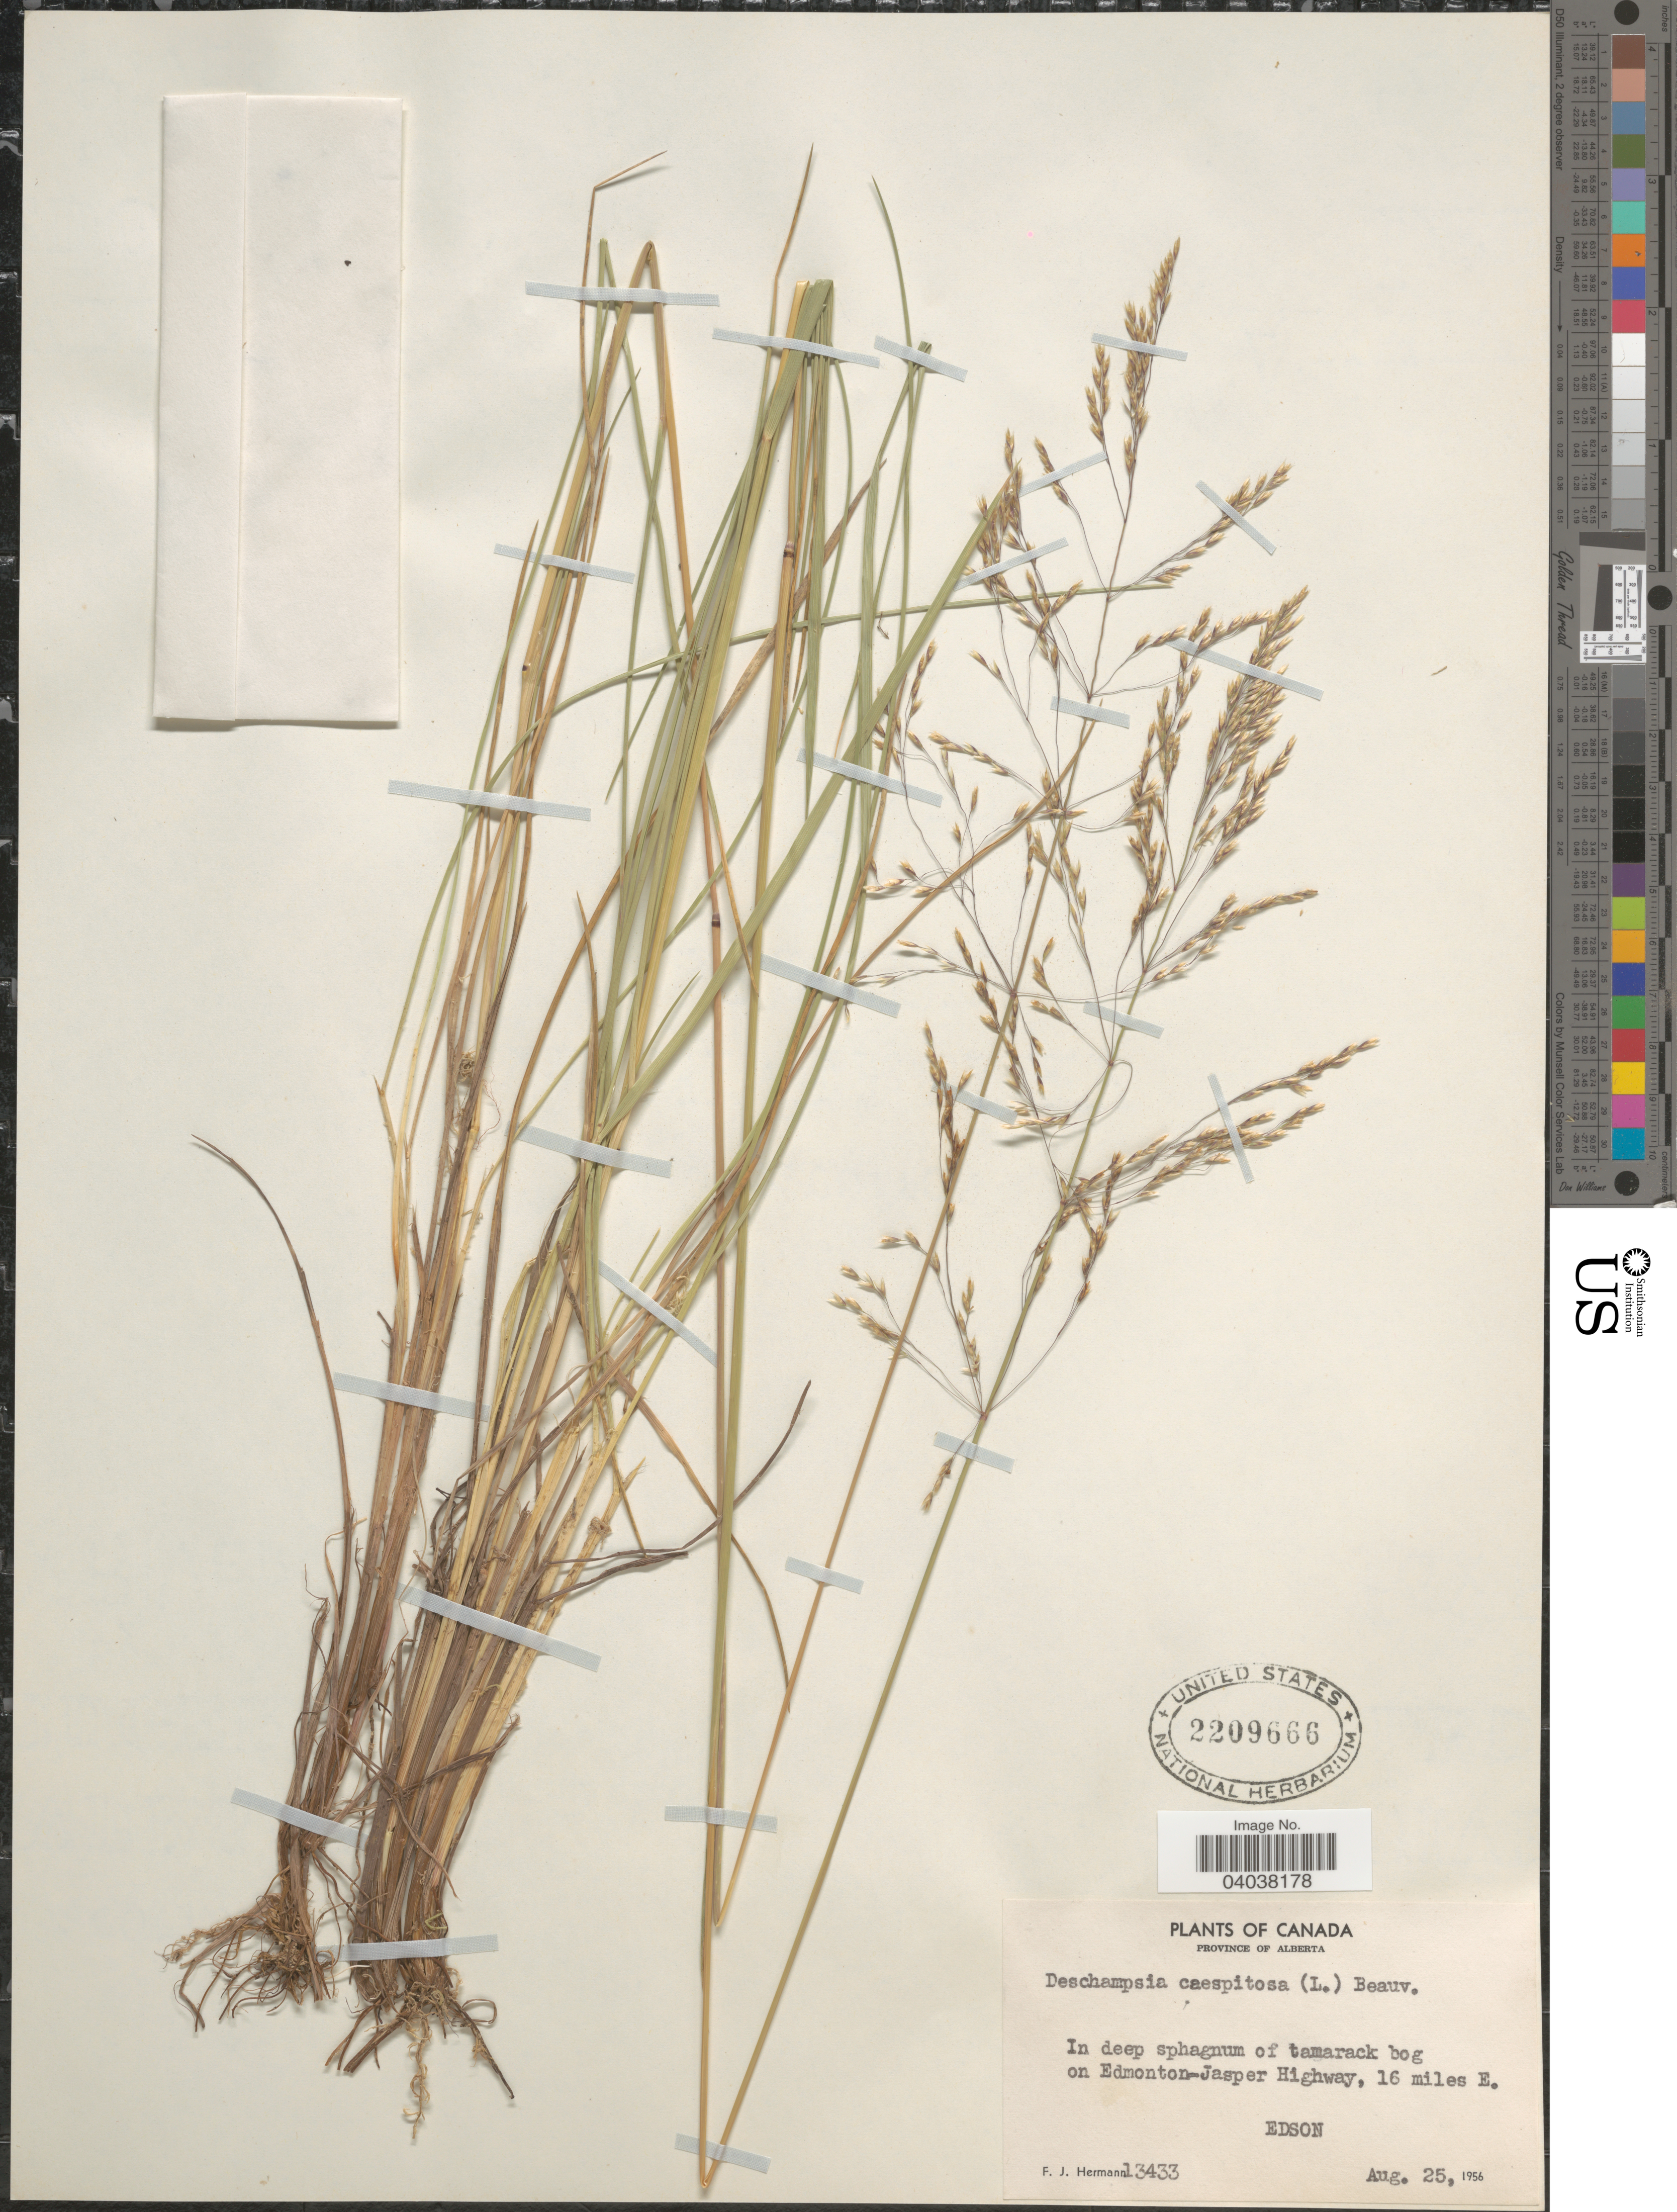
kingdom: Plantae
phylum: Tracheophyta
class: Liliopsida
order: Poales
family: Poaceae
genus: Deschampsia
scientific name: Deschampsia cespitosa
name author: (L.) P. Beauv.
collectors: F. J. Hermann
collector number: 13433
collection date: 1956-08-25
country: Canada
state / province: Alberta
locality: On Edmonton-Jasper Highway, 16 miles E. Edson.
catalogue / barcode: US 2209666